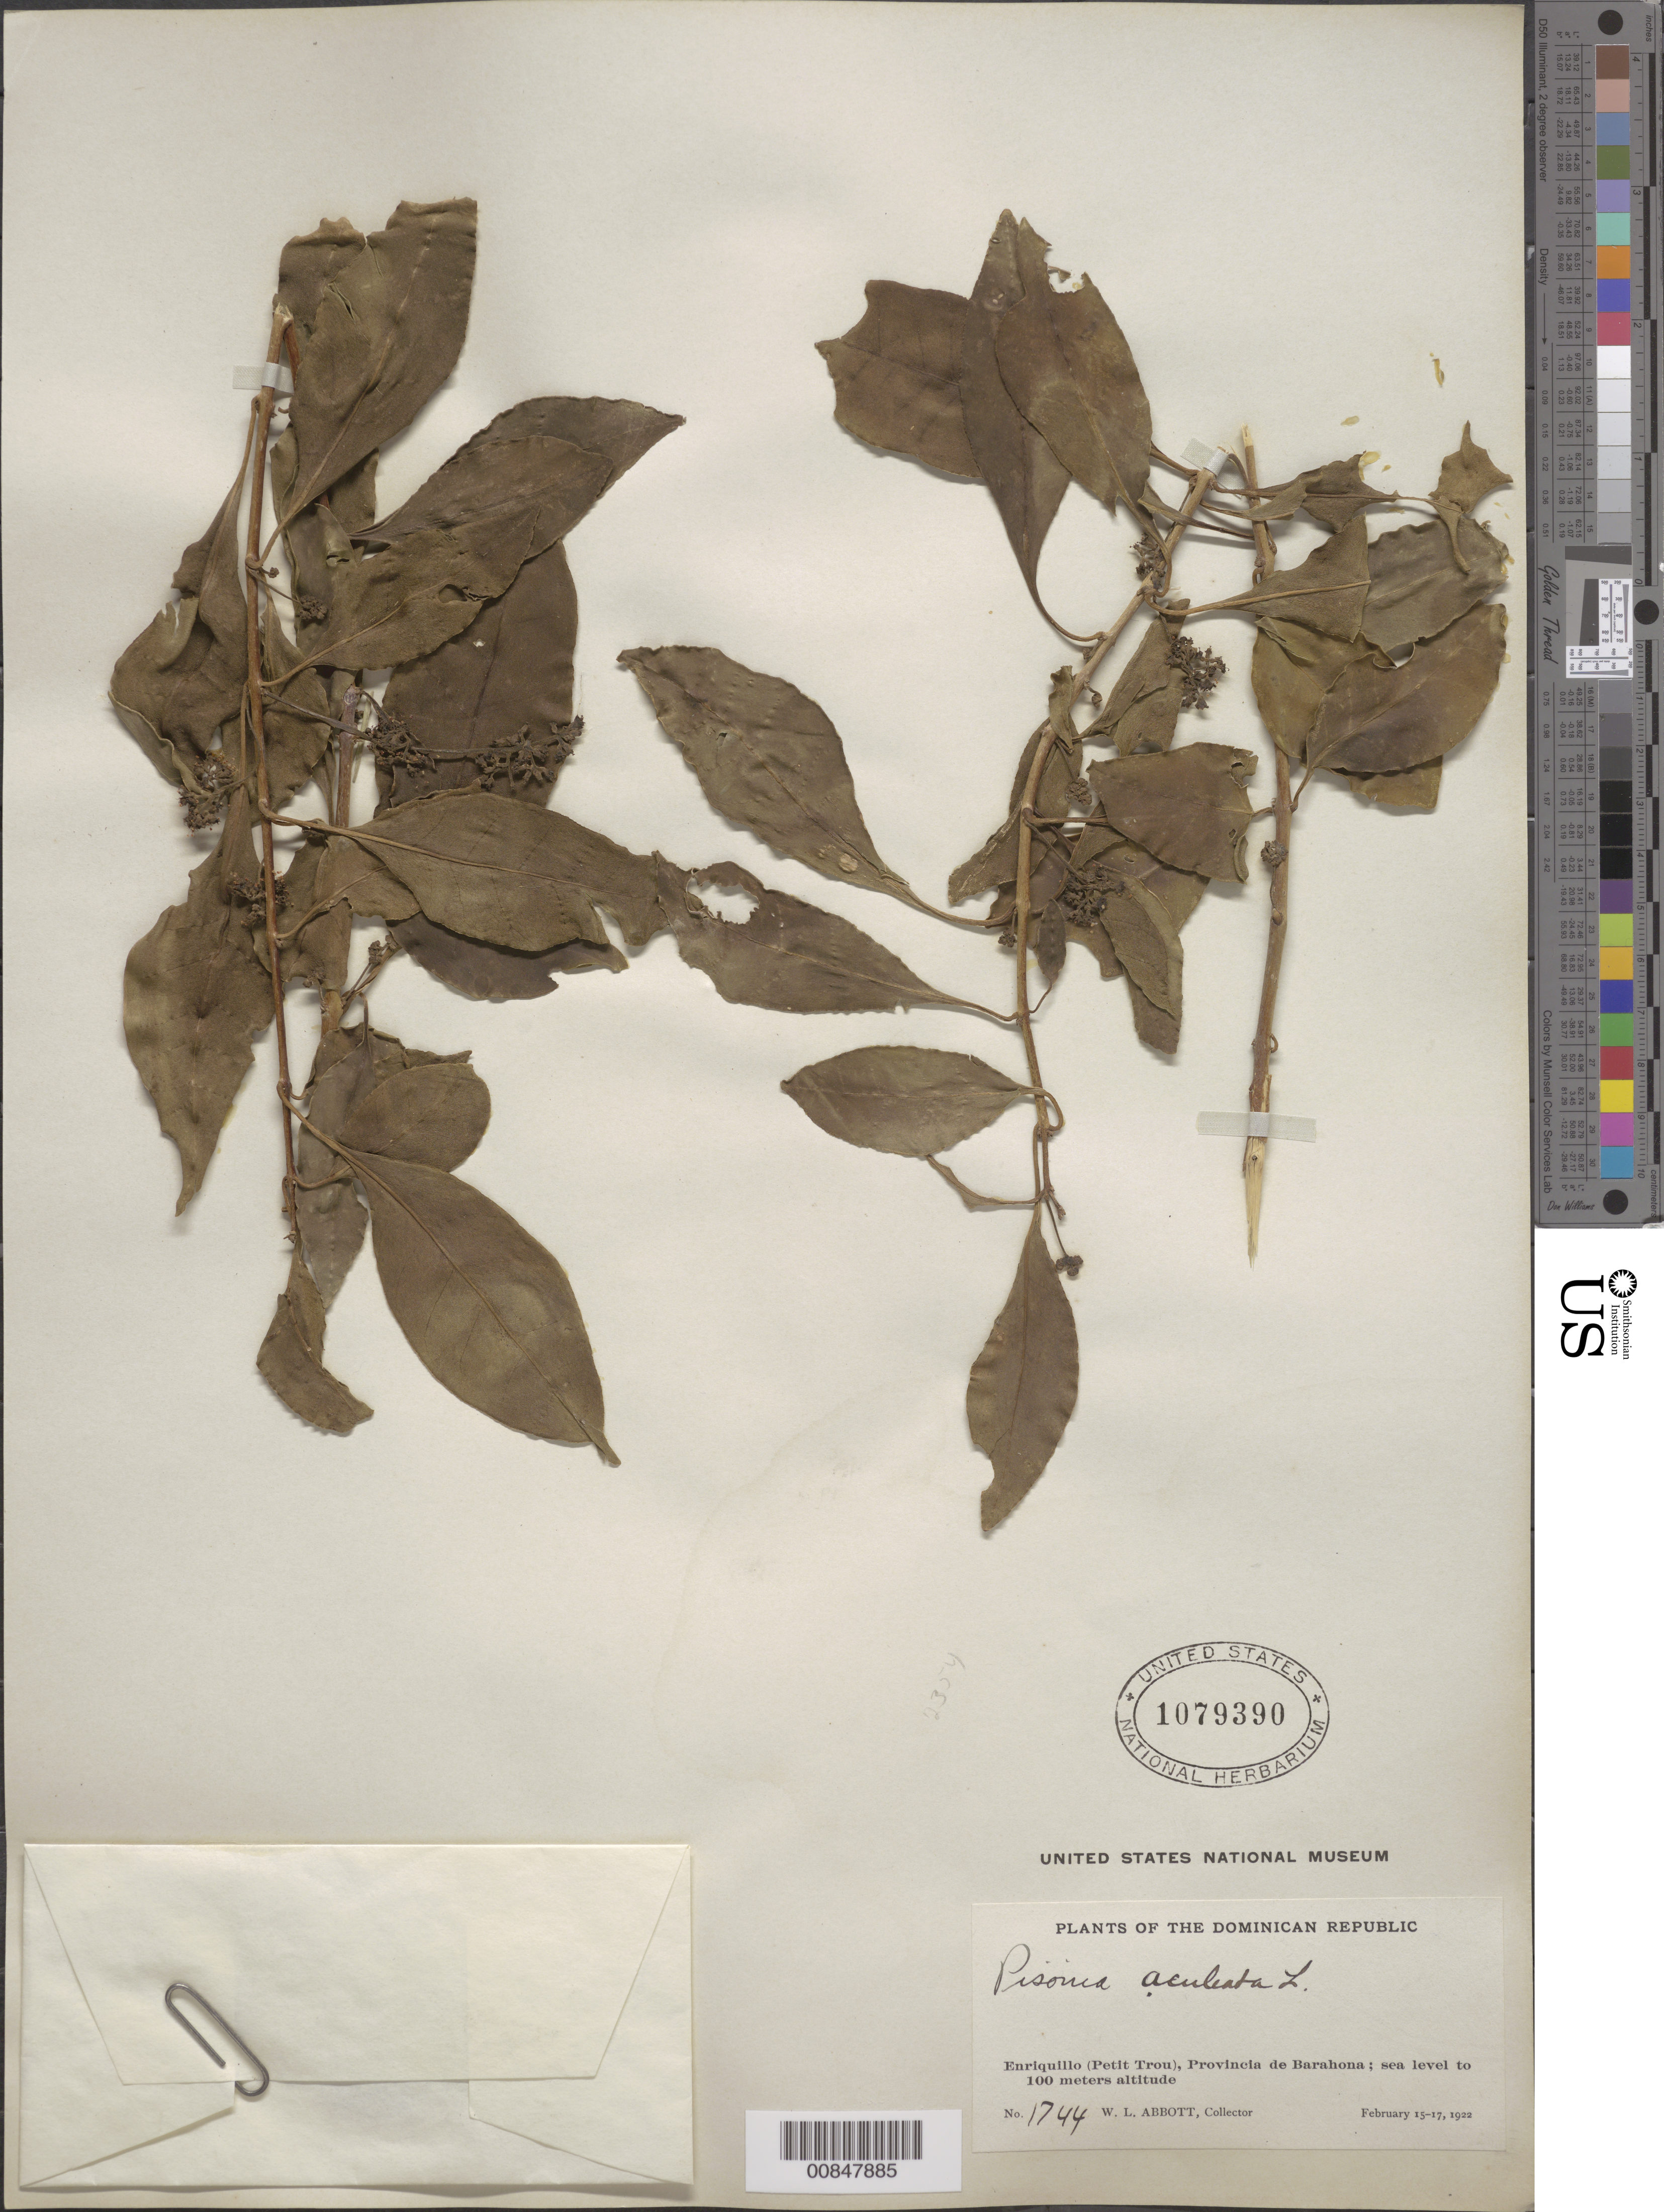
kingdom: Plantae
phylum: Tracheophyta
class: Magnoliopsida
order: Caryophyllales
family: Nyctaginaceae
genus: Pisonia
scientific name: Pisonia aculeata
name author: L.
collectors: W. L. Abbott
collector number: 1744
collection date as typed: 15 Feb 1922 to 17 Feb 1922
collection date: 1922-02-15/1922-02-17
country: Dominican Republic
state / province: Barahona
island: Hispaniola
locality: Enriquillo (Petit Trou).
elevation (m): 0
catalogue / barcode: US 1079390